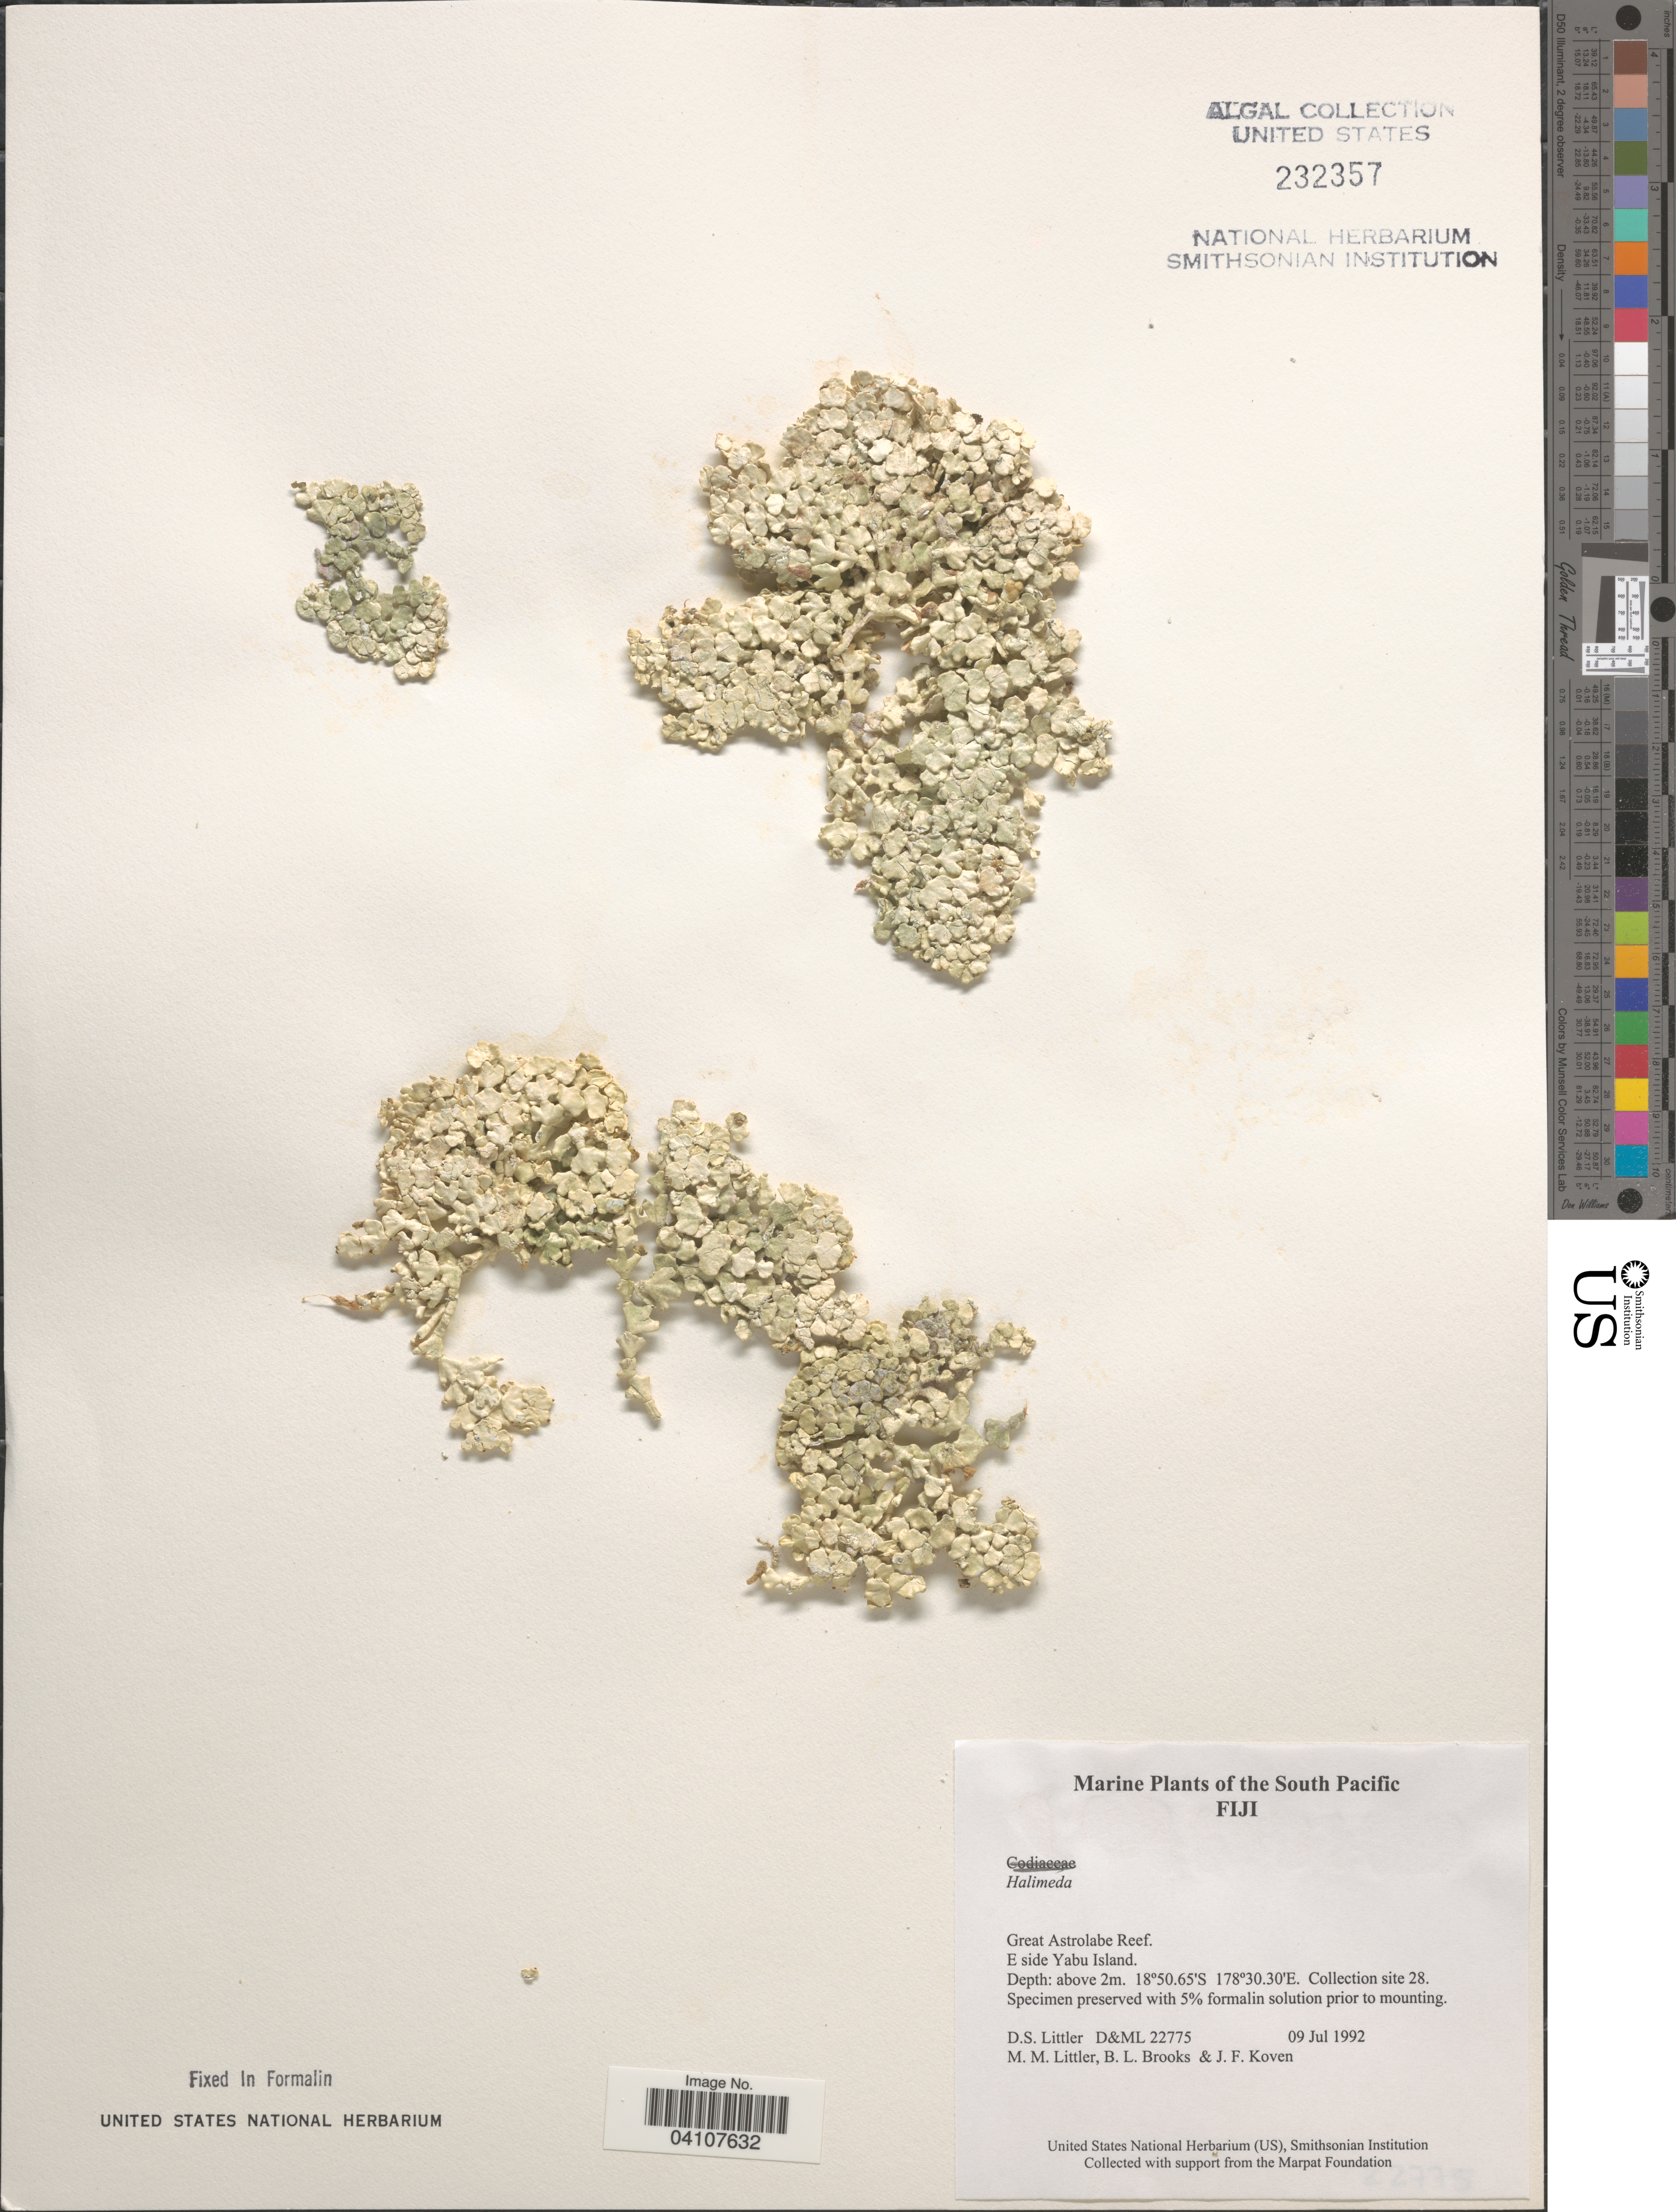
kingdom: Plantae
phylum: Chlorophyta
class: Ulvophyceae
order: Bryopsidales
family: Halimedaceae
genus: Halimeda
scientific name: Halimeda sp.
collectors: D. S. Littler, B. Brooks & J. Koven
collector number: D&ML22775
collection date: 1992-07-09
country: Fiji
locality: South Pacific. Great Astrolabe Reef. E side Yabu Island. Collection site 28.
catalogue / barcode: US 232357